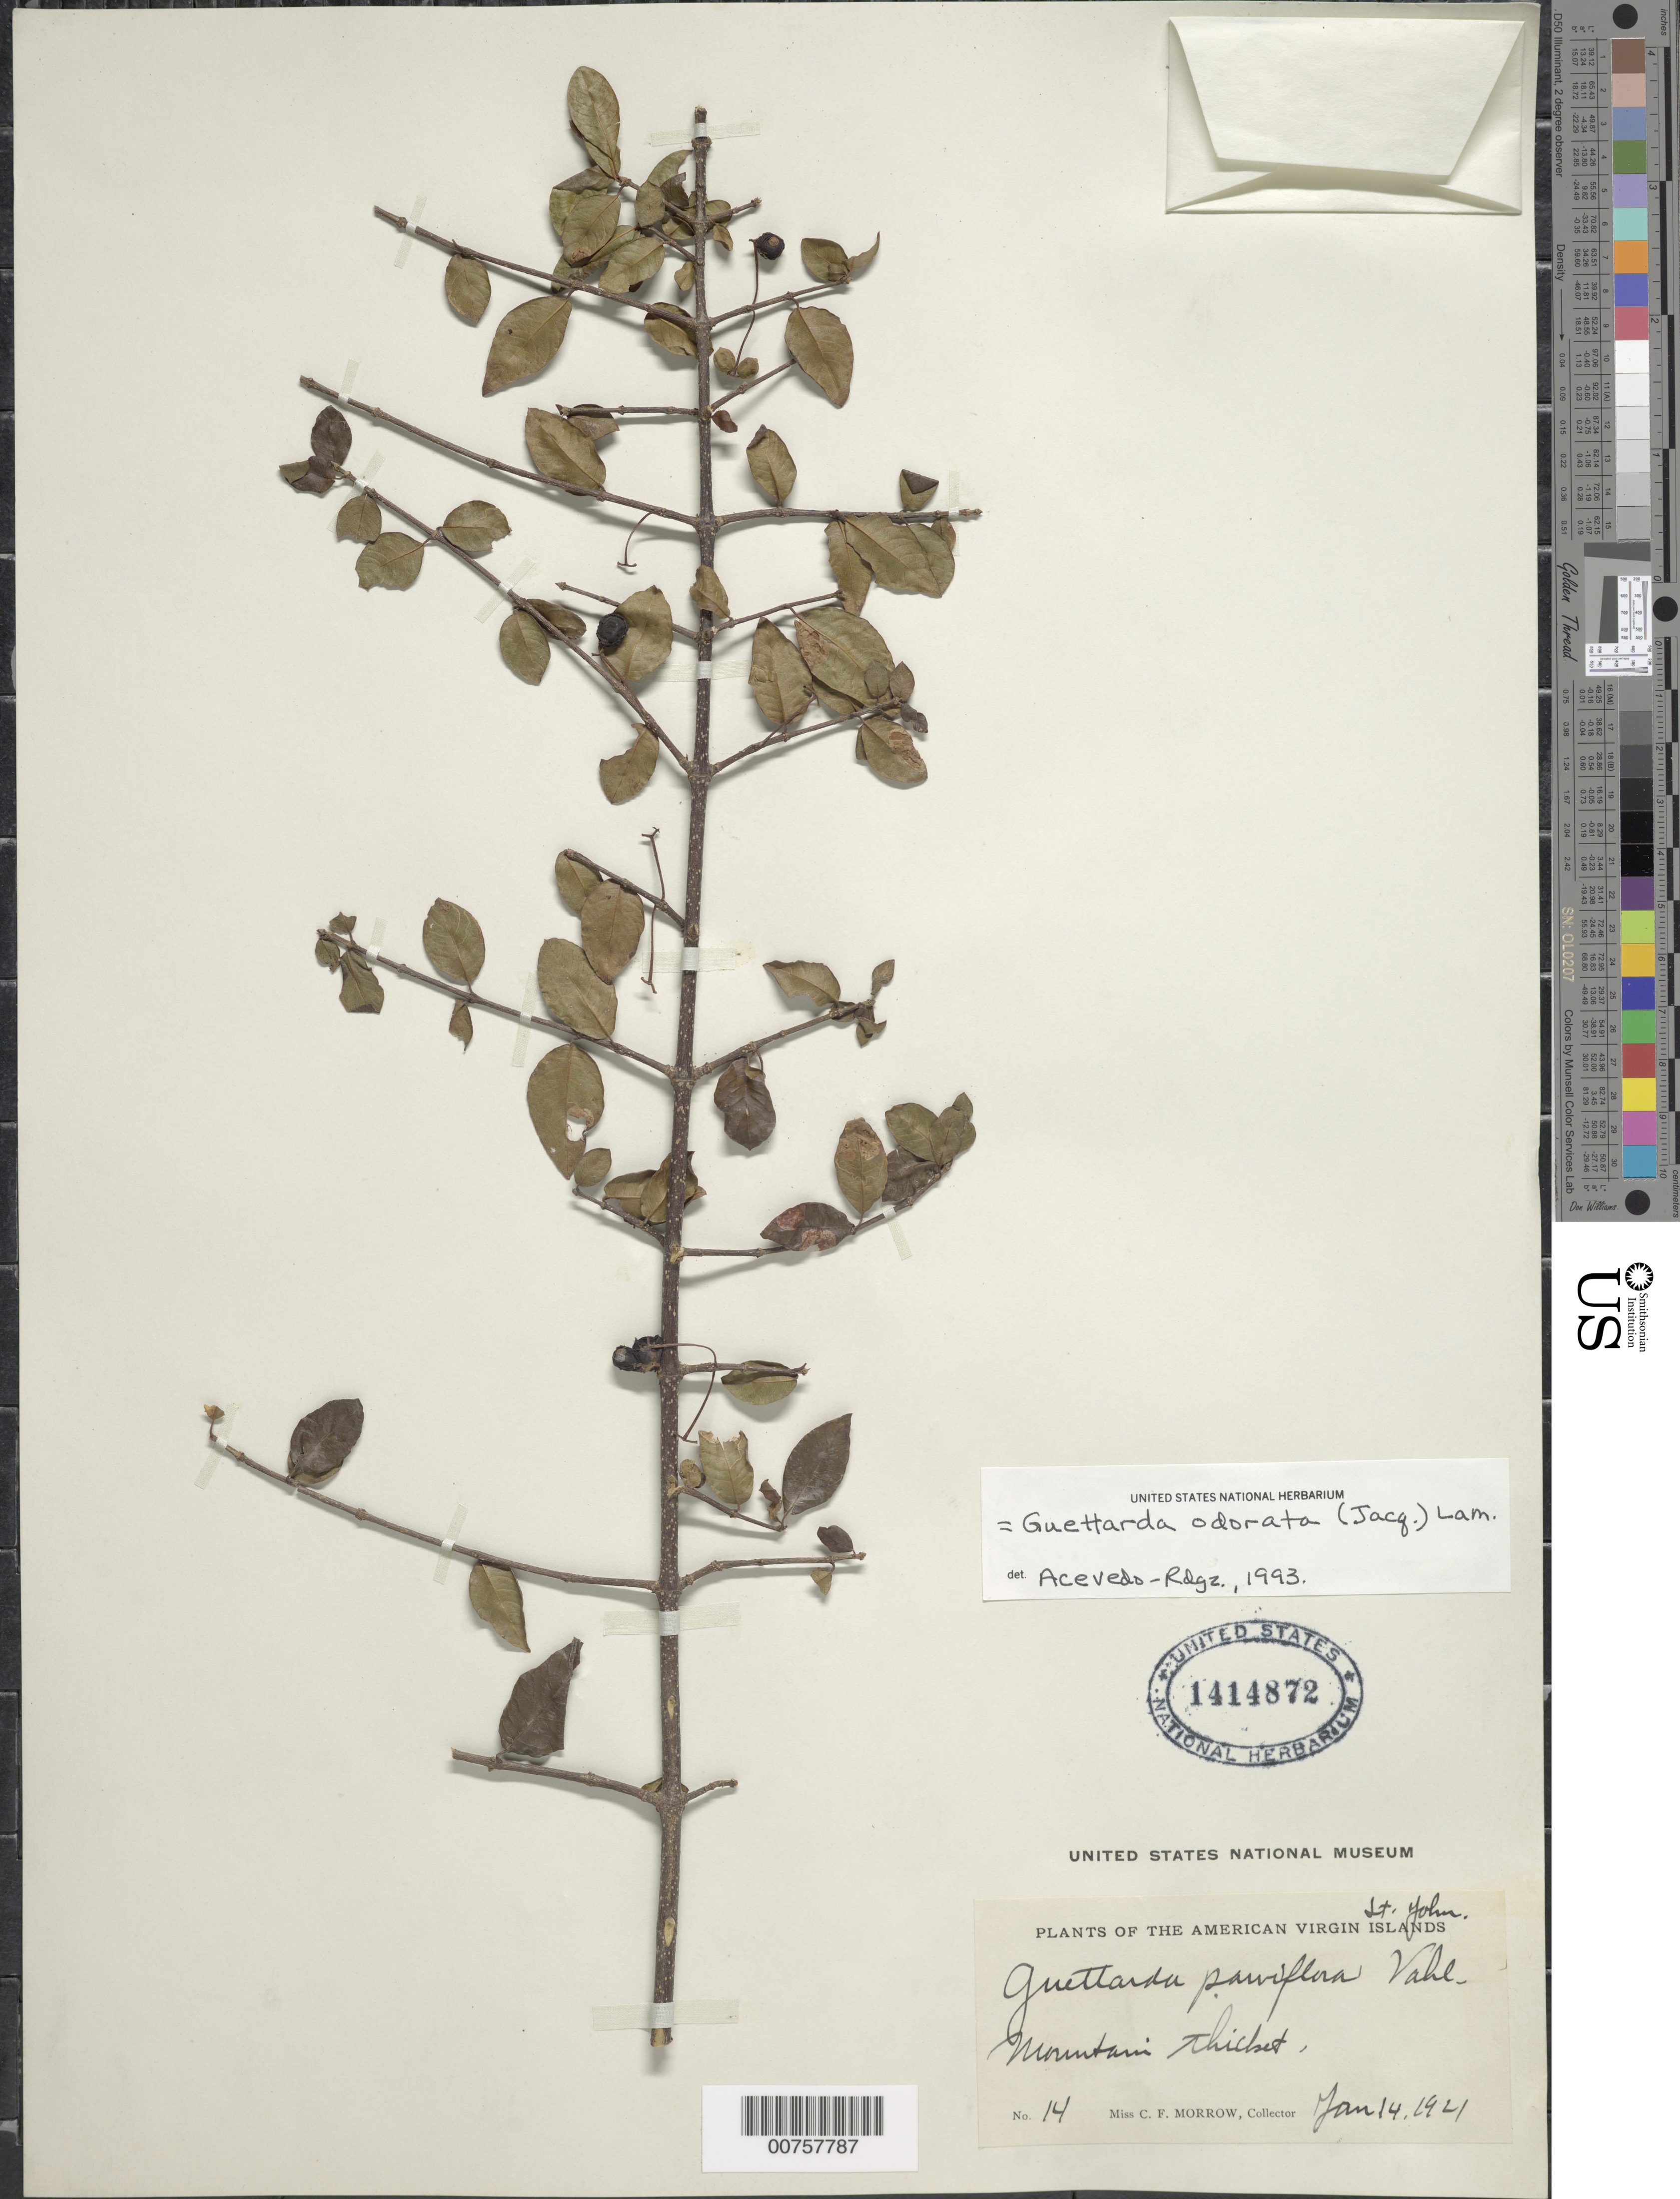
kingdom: Plantae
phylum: Tracheophyta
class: Magnoliopsida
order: Gentianales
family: Rubiaceae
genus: Guettarda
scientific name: Guettarda odorata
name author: (Jacq.) Lam.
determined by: Acevedo-Rodríguez, P., (BOT), Smithsonian Institution - National Museum of Natural History (UNITED STATES)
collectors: C. Morrow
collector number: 14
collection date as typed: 14 Jan 1921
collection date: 1921-01-14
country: U.S. Virgin Islands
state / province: St. John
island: St. John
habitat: Mountain thicket.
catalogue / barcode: US 1414872